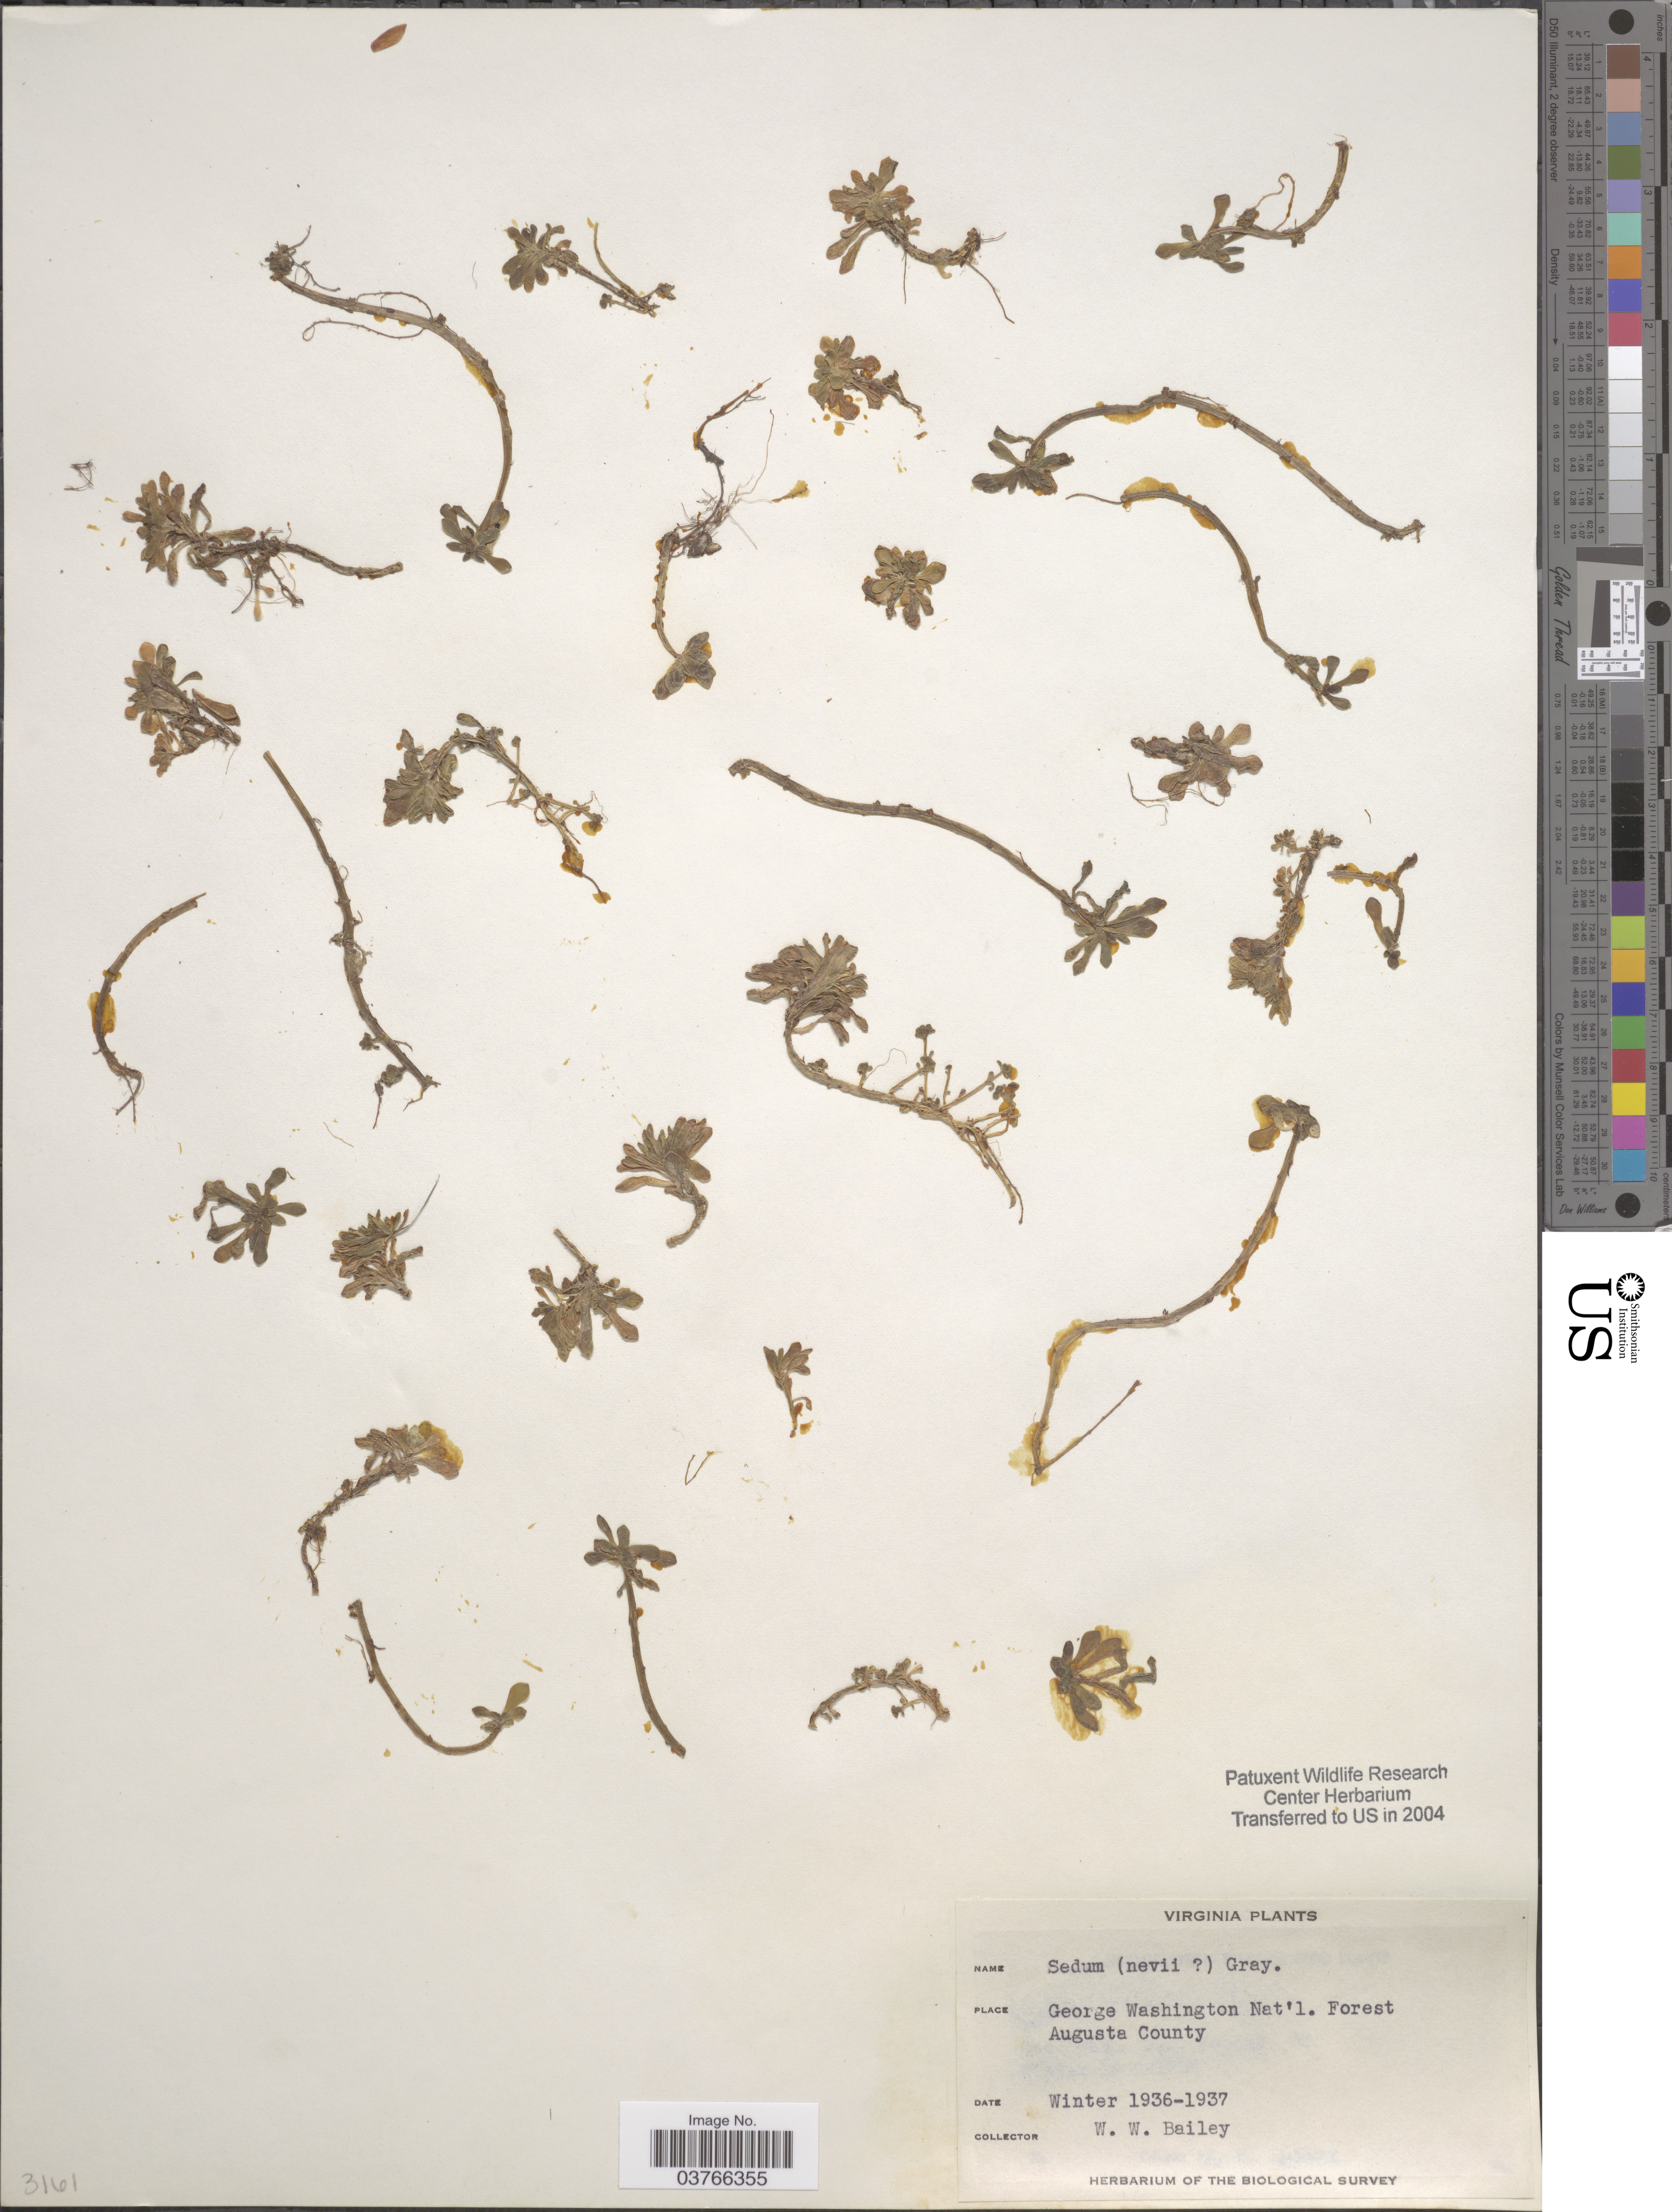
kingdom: Plantae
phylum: Tracheophyta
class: Magnoliopsida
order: Saxifragales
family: Crassulaceae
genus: Sedum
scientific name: Sedum nevii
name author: A. Gray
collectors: W. W. Bailey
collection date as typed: Winter 1936-1937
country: United States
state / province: Virginia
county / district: Augusta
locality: George Washington Nat'l. Forest Augusta County.